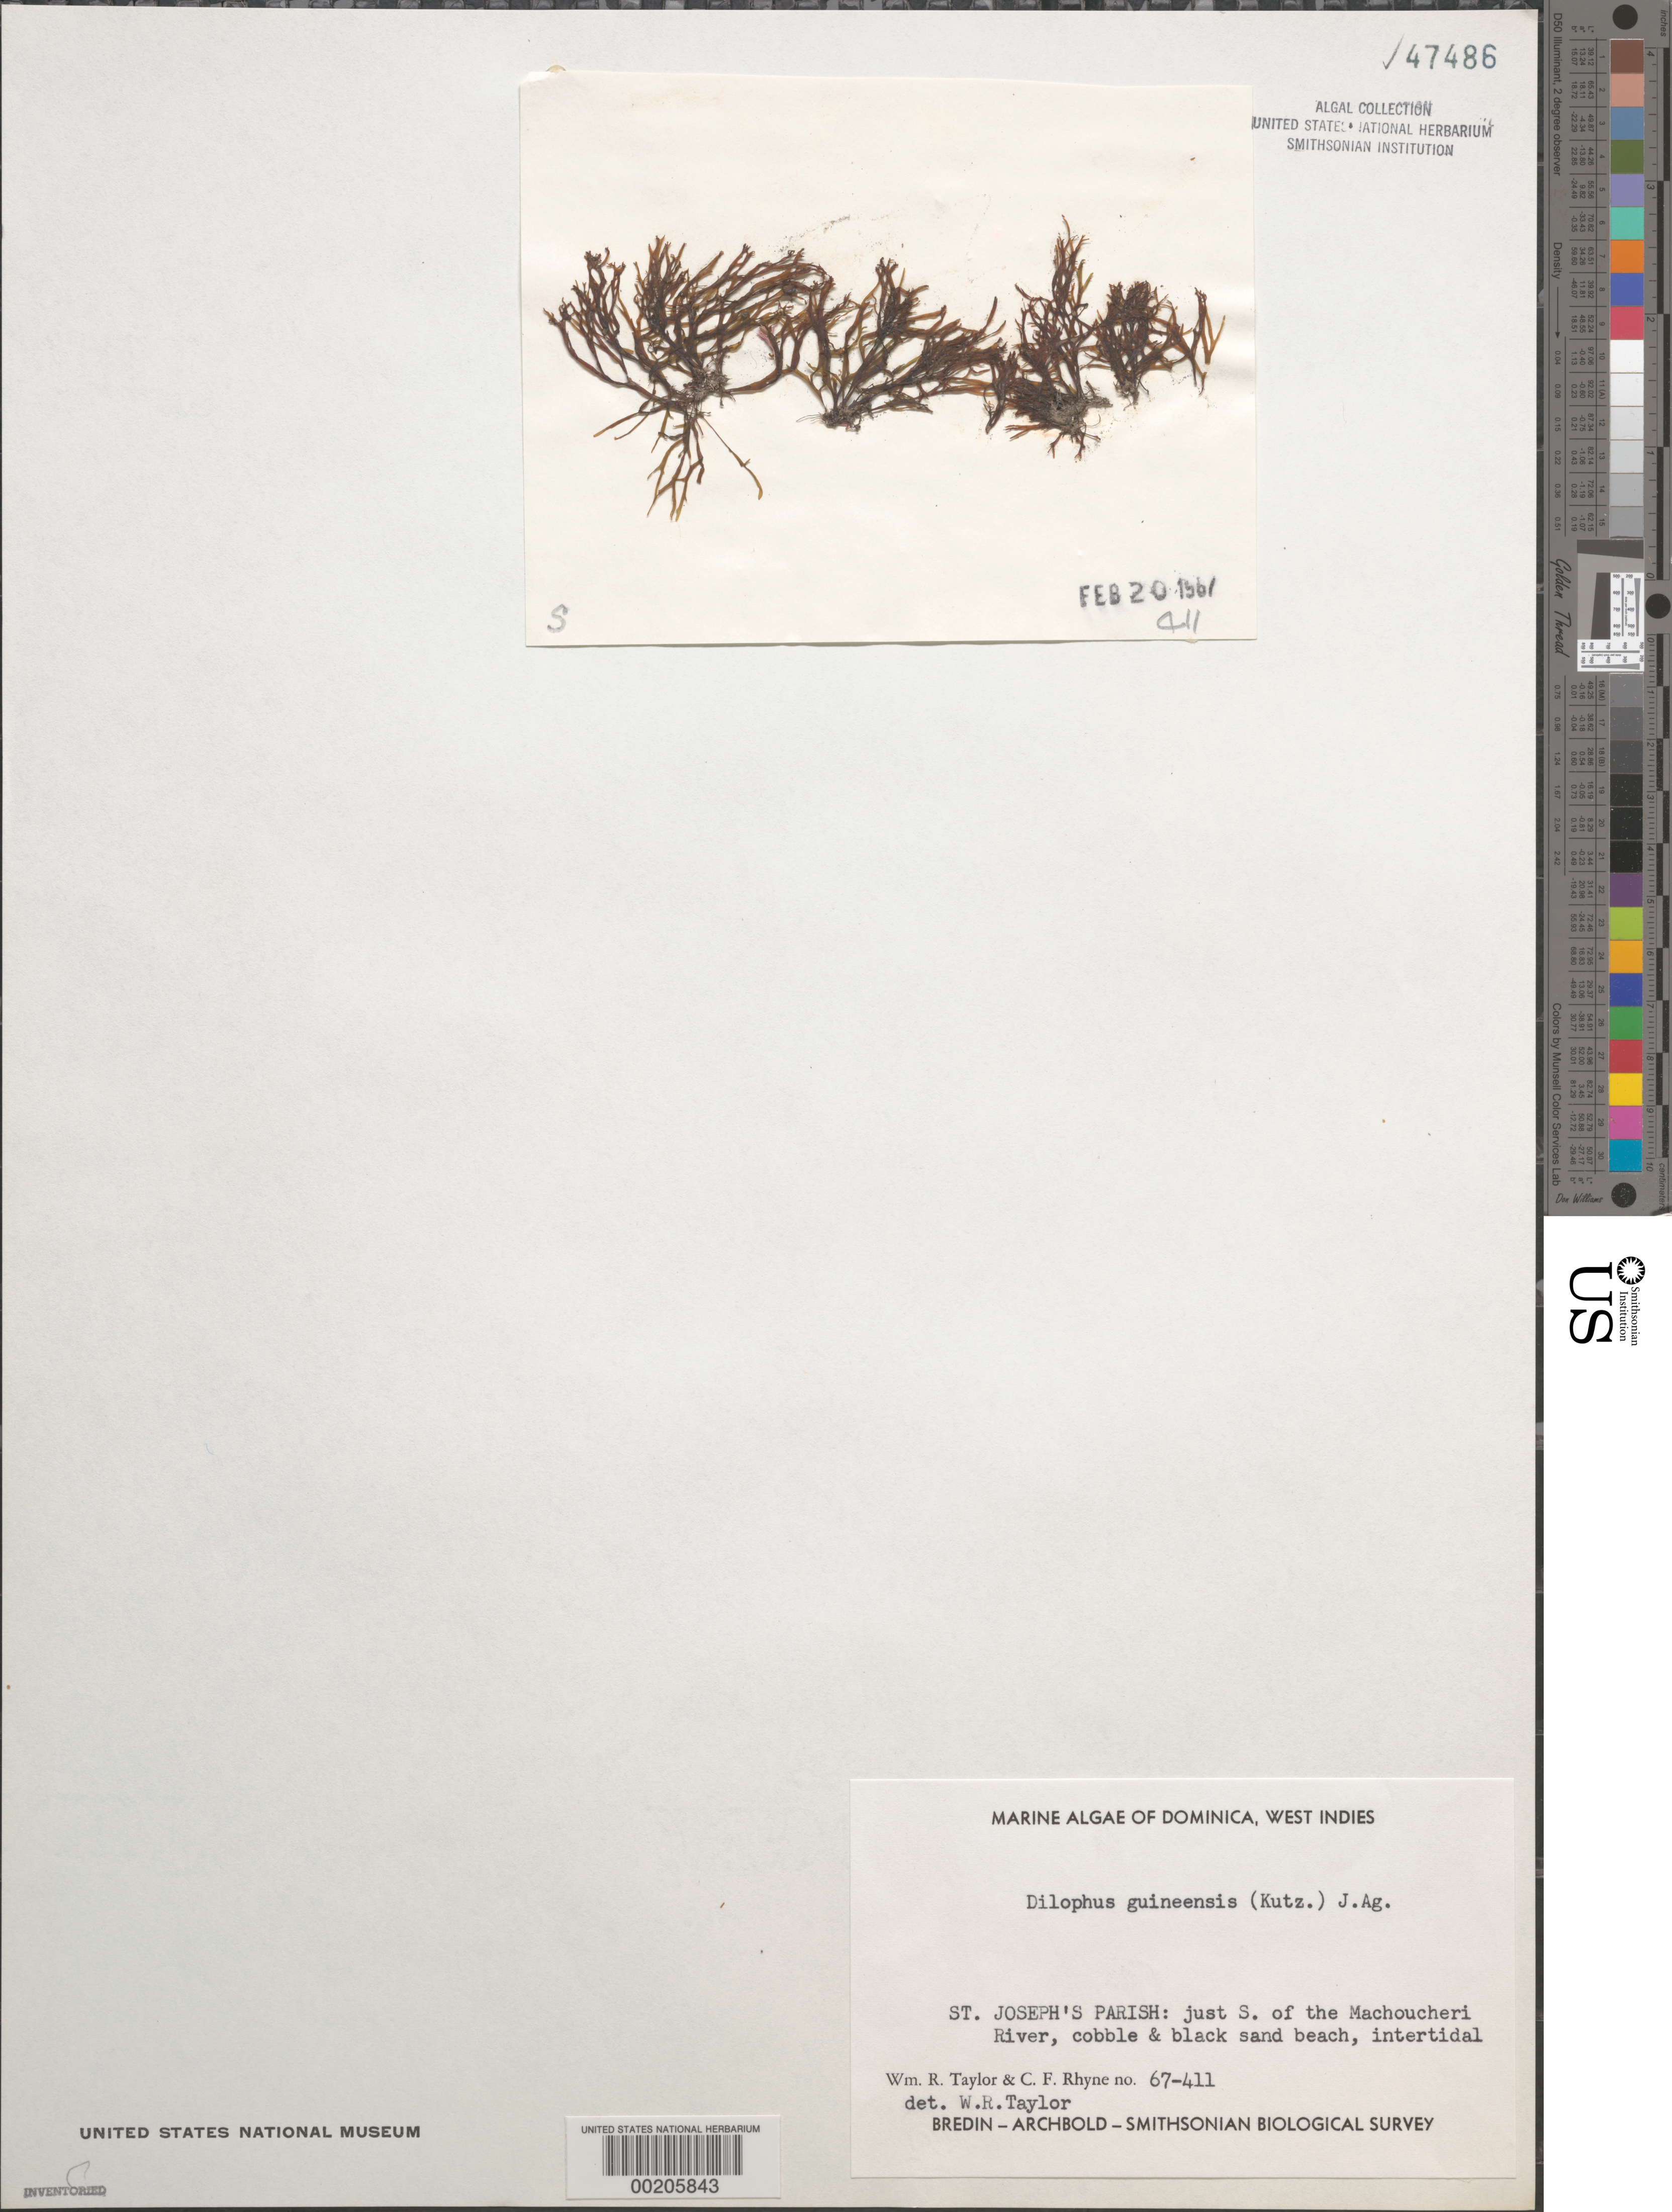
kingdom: Chromista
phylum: Ochrophyta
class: Phaeophyceae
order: Dictyotales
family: Dictyotaceae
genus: Dictyota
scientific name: Dictyota guineensis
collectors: W. R. Taylor & C. Rhyne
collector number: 67-411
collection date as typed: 20 Feb 1967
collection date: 1967-02-20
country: Dominica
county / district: St. Joseph's Parish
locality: Just south of Machoucheri River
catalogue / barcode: US 47486